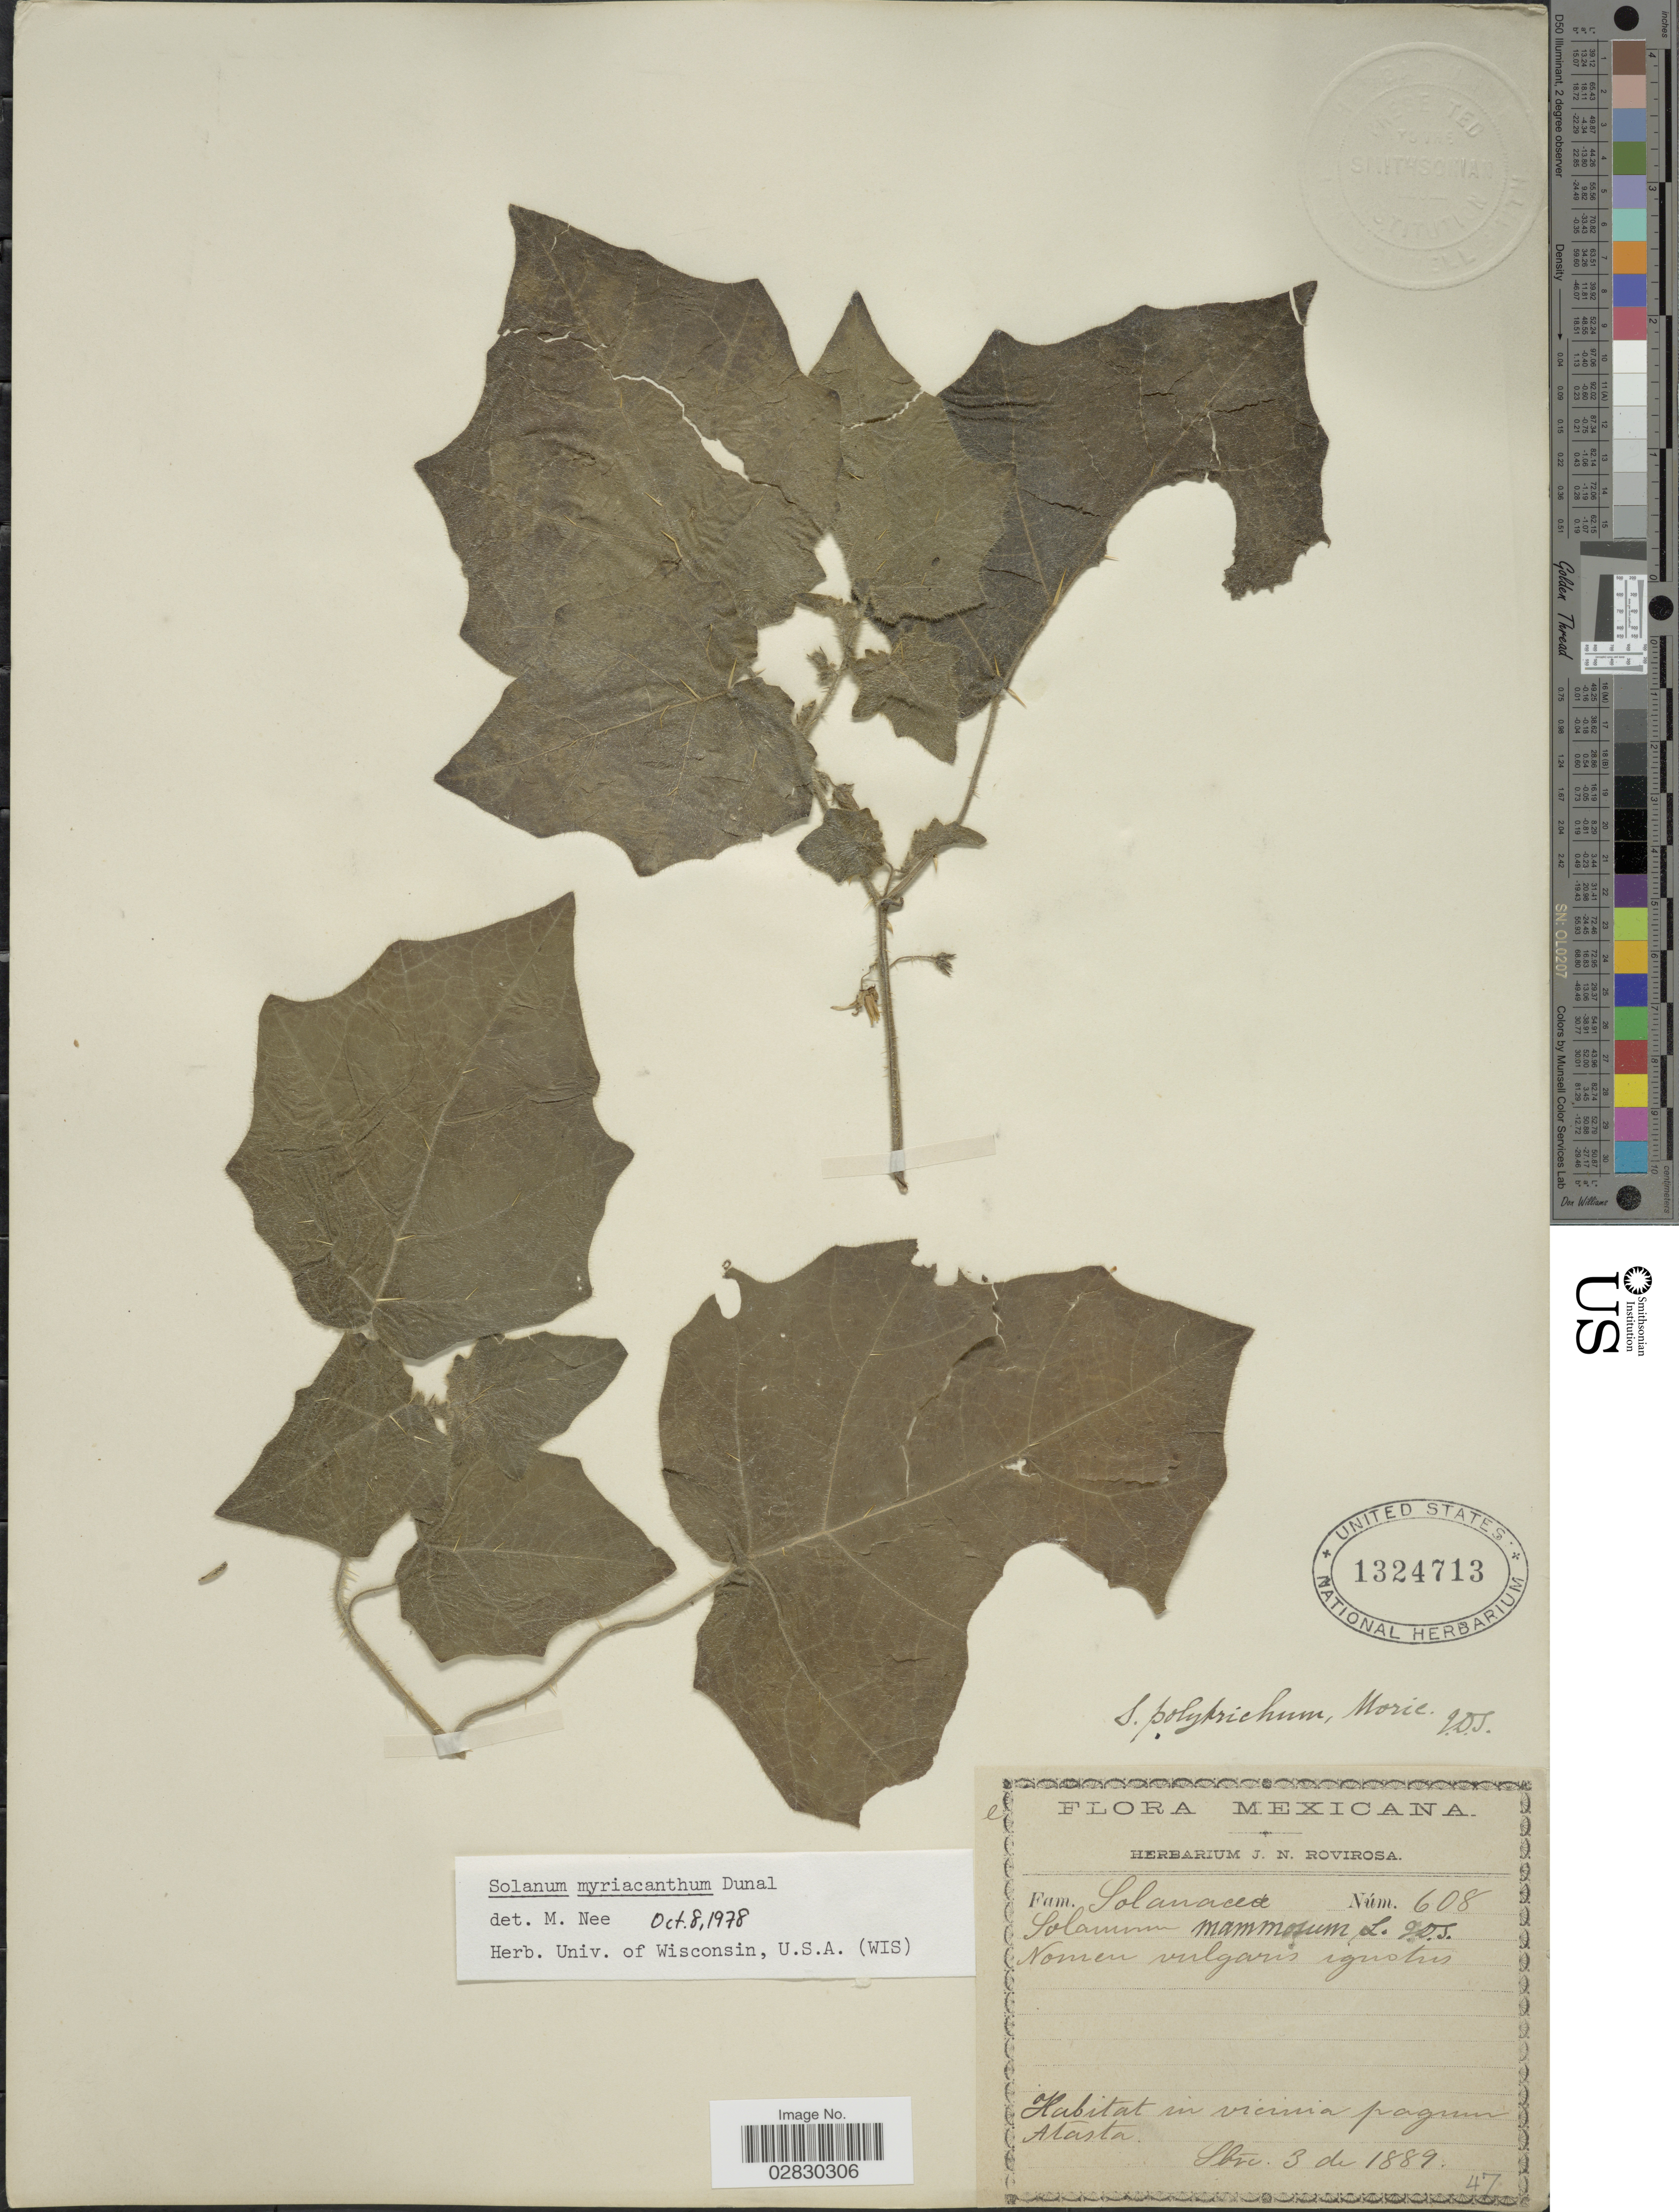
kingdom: Plantae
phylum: Tracheophyta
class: Magnoliopsida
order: Solanales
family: Solanaceae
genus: Solanum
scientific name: Solanum myriacanthum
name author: Dunal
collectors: ex herb. J. N. Rovirosa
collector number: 47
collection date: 1889-09-03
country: Mexico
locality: In vicinia pagum Atasta.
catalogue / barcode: US 1324713